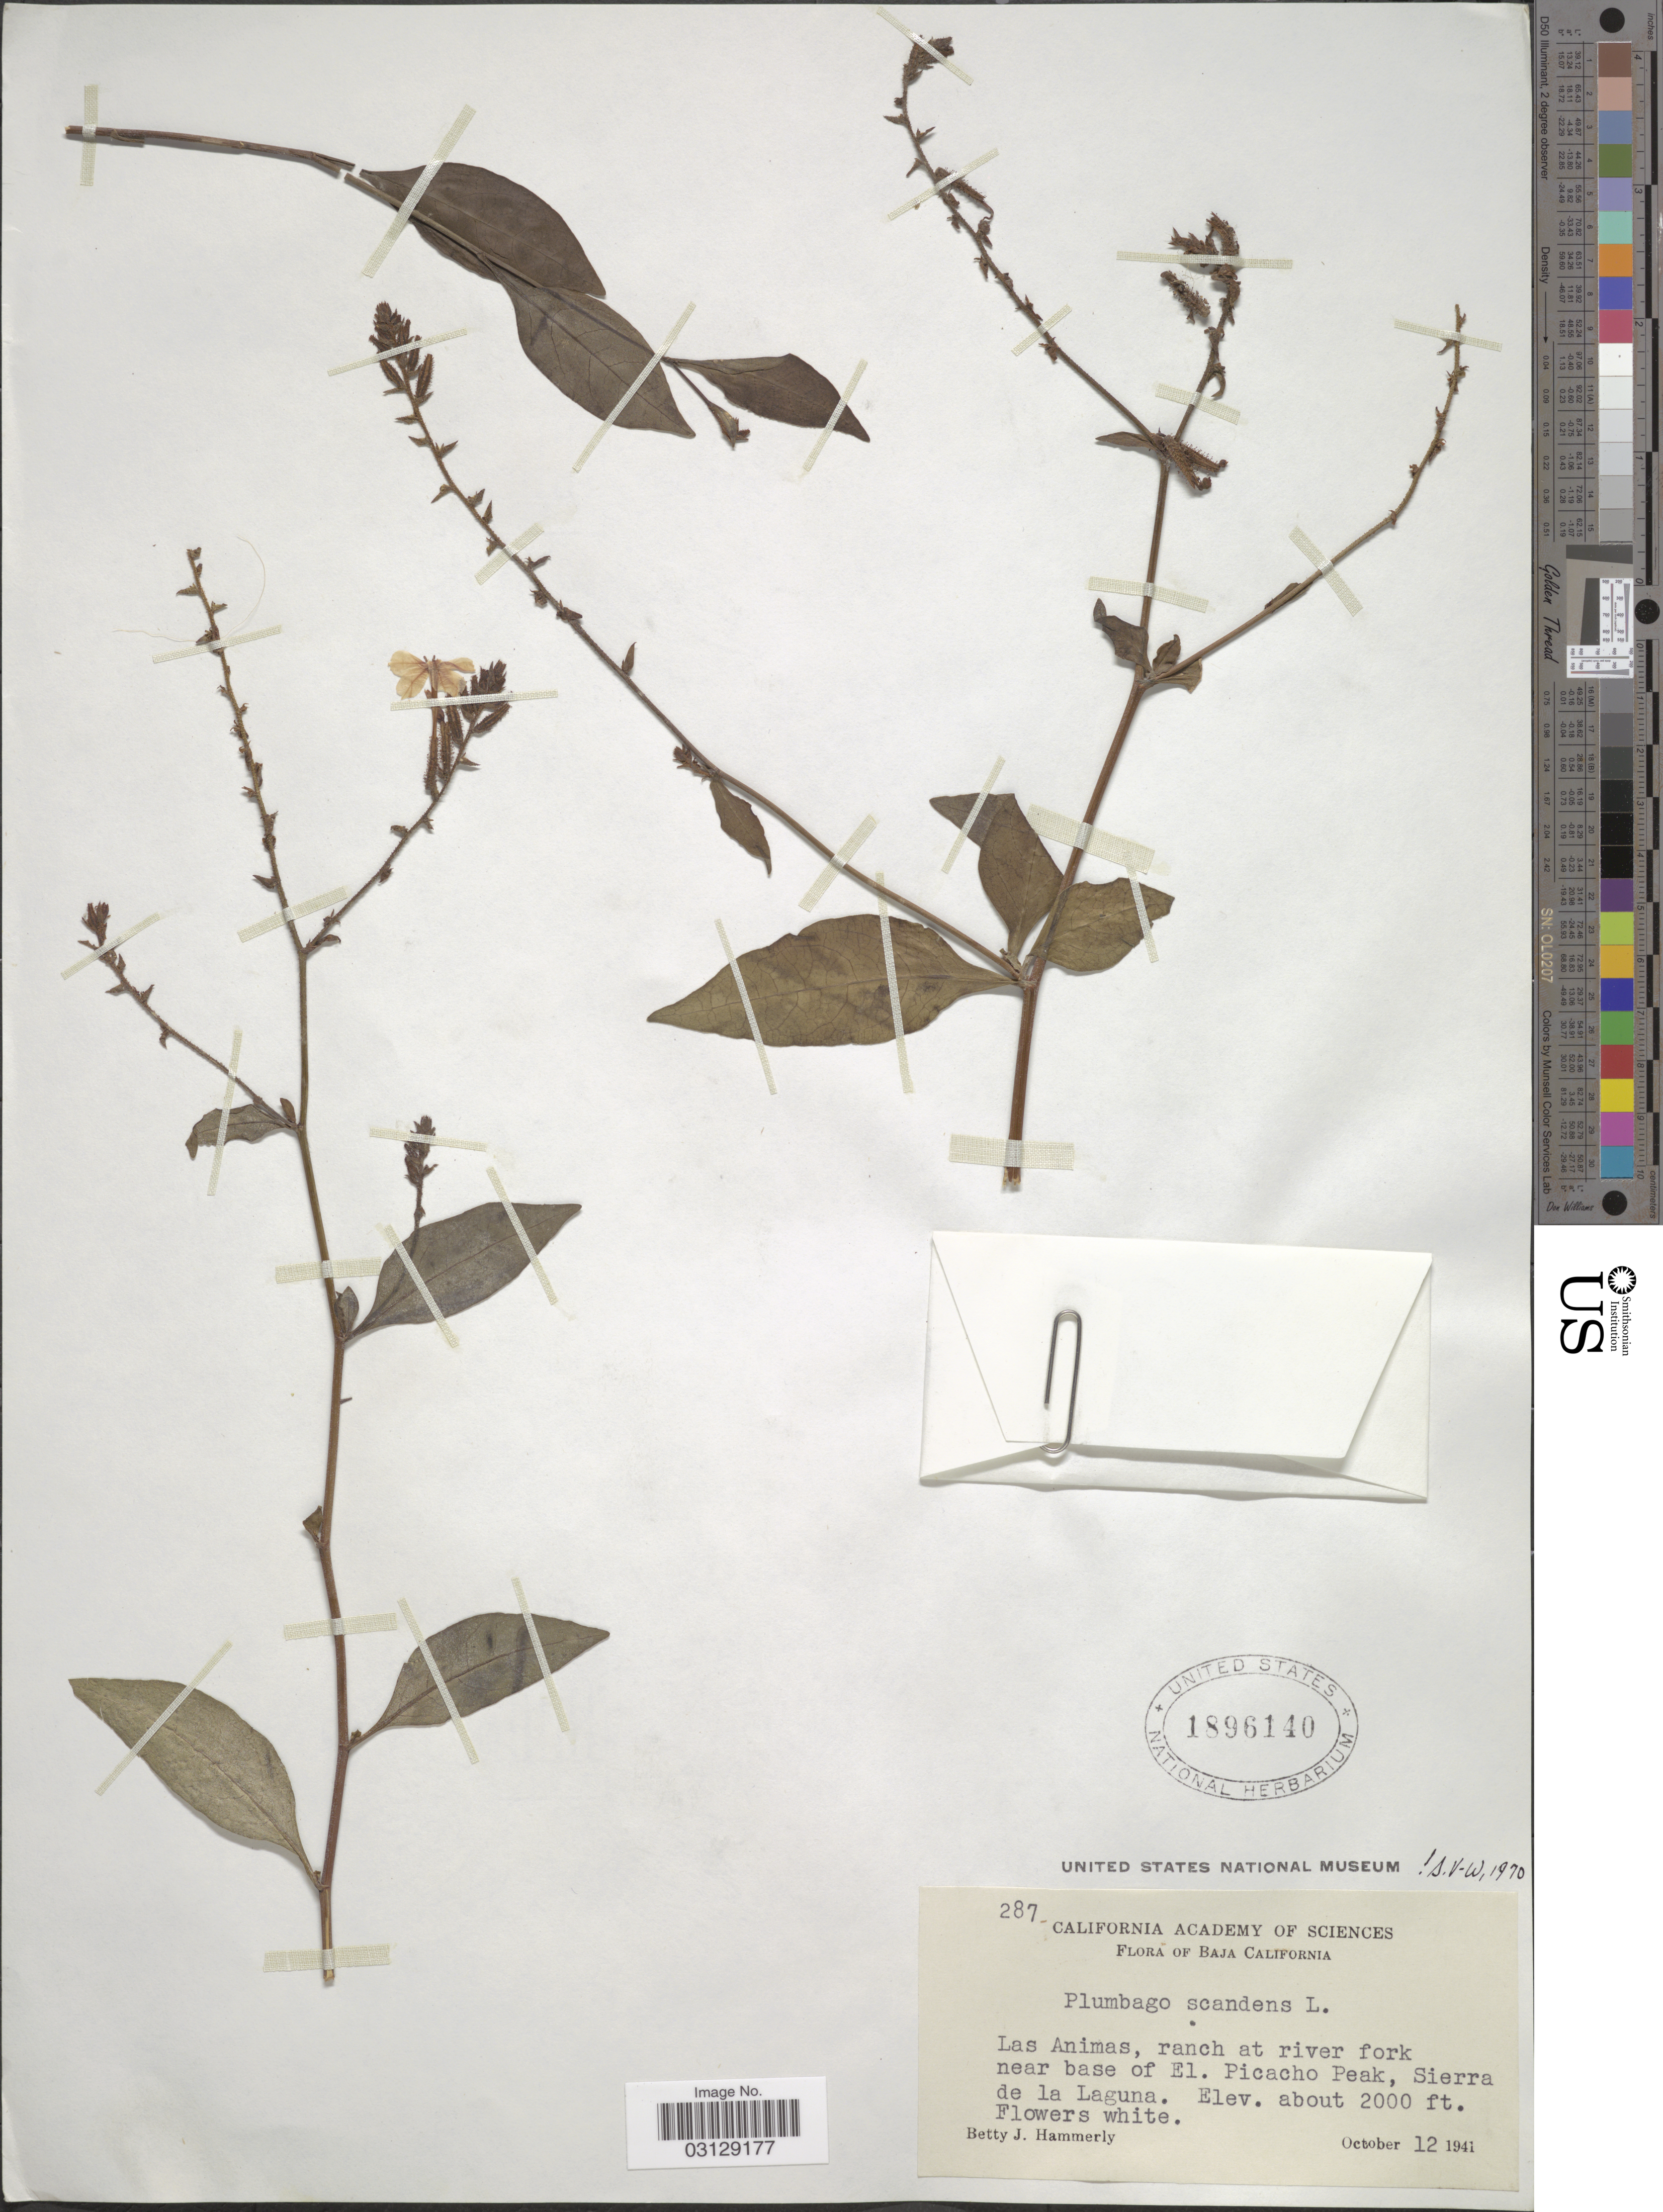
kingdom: Plantae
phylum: Tracheophyta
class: Magnoliopsida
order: Caryophyllales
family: Plumbaginaceae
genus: Plumbago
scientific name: Plumbago scandens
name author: L.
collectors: B. J. Hammerly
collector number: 287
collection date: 1941-10-12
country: Mexico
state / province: Baja California Sur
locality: Las Animas, ranch at river fork near base of El. Picacho Peak, Sierra de la Laguna.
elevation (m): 610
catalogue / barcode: US 1896140